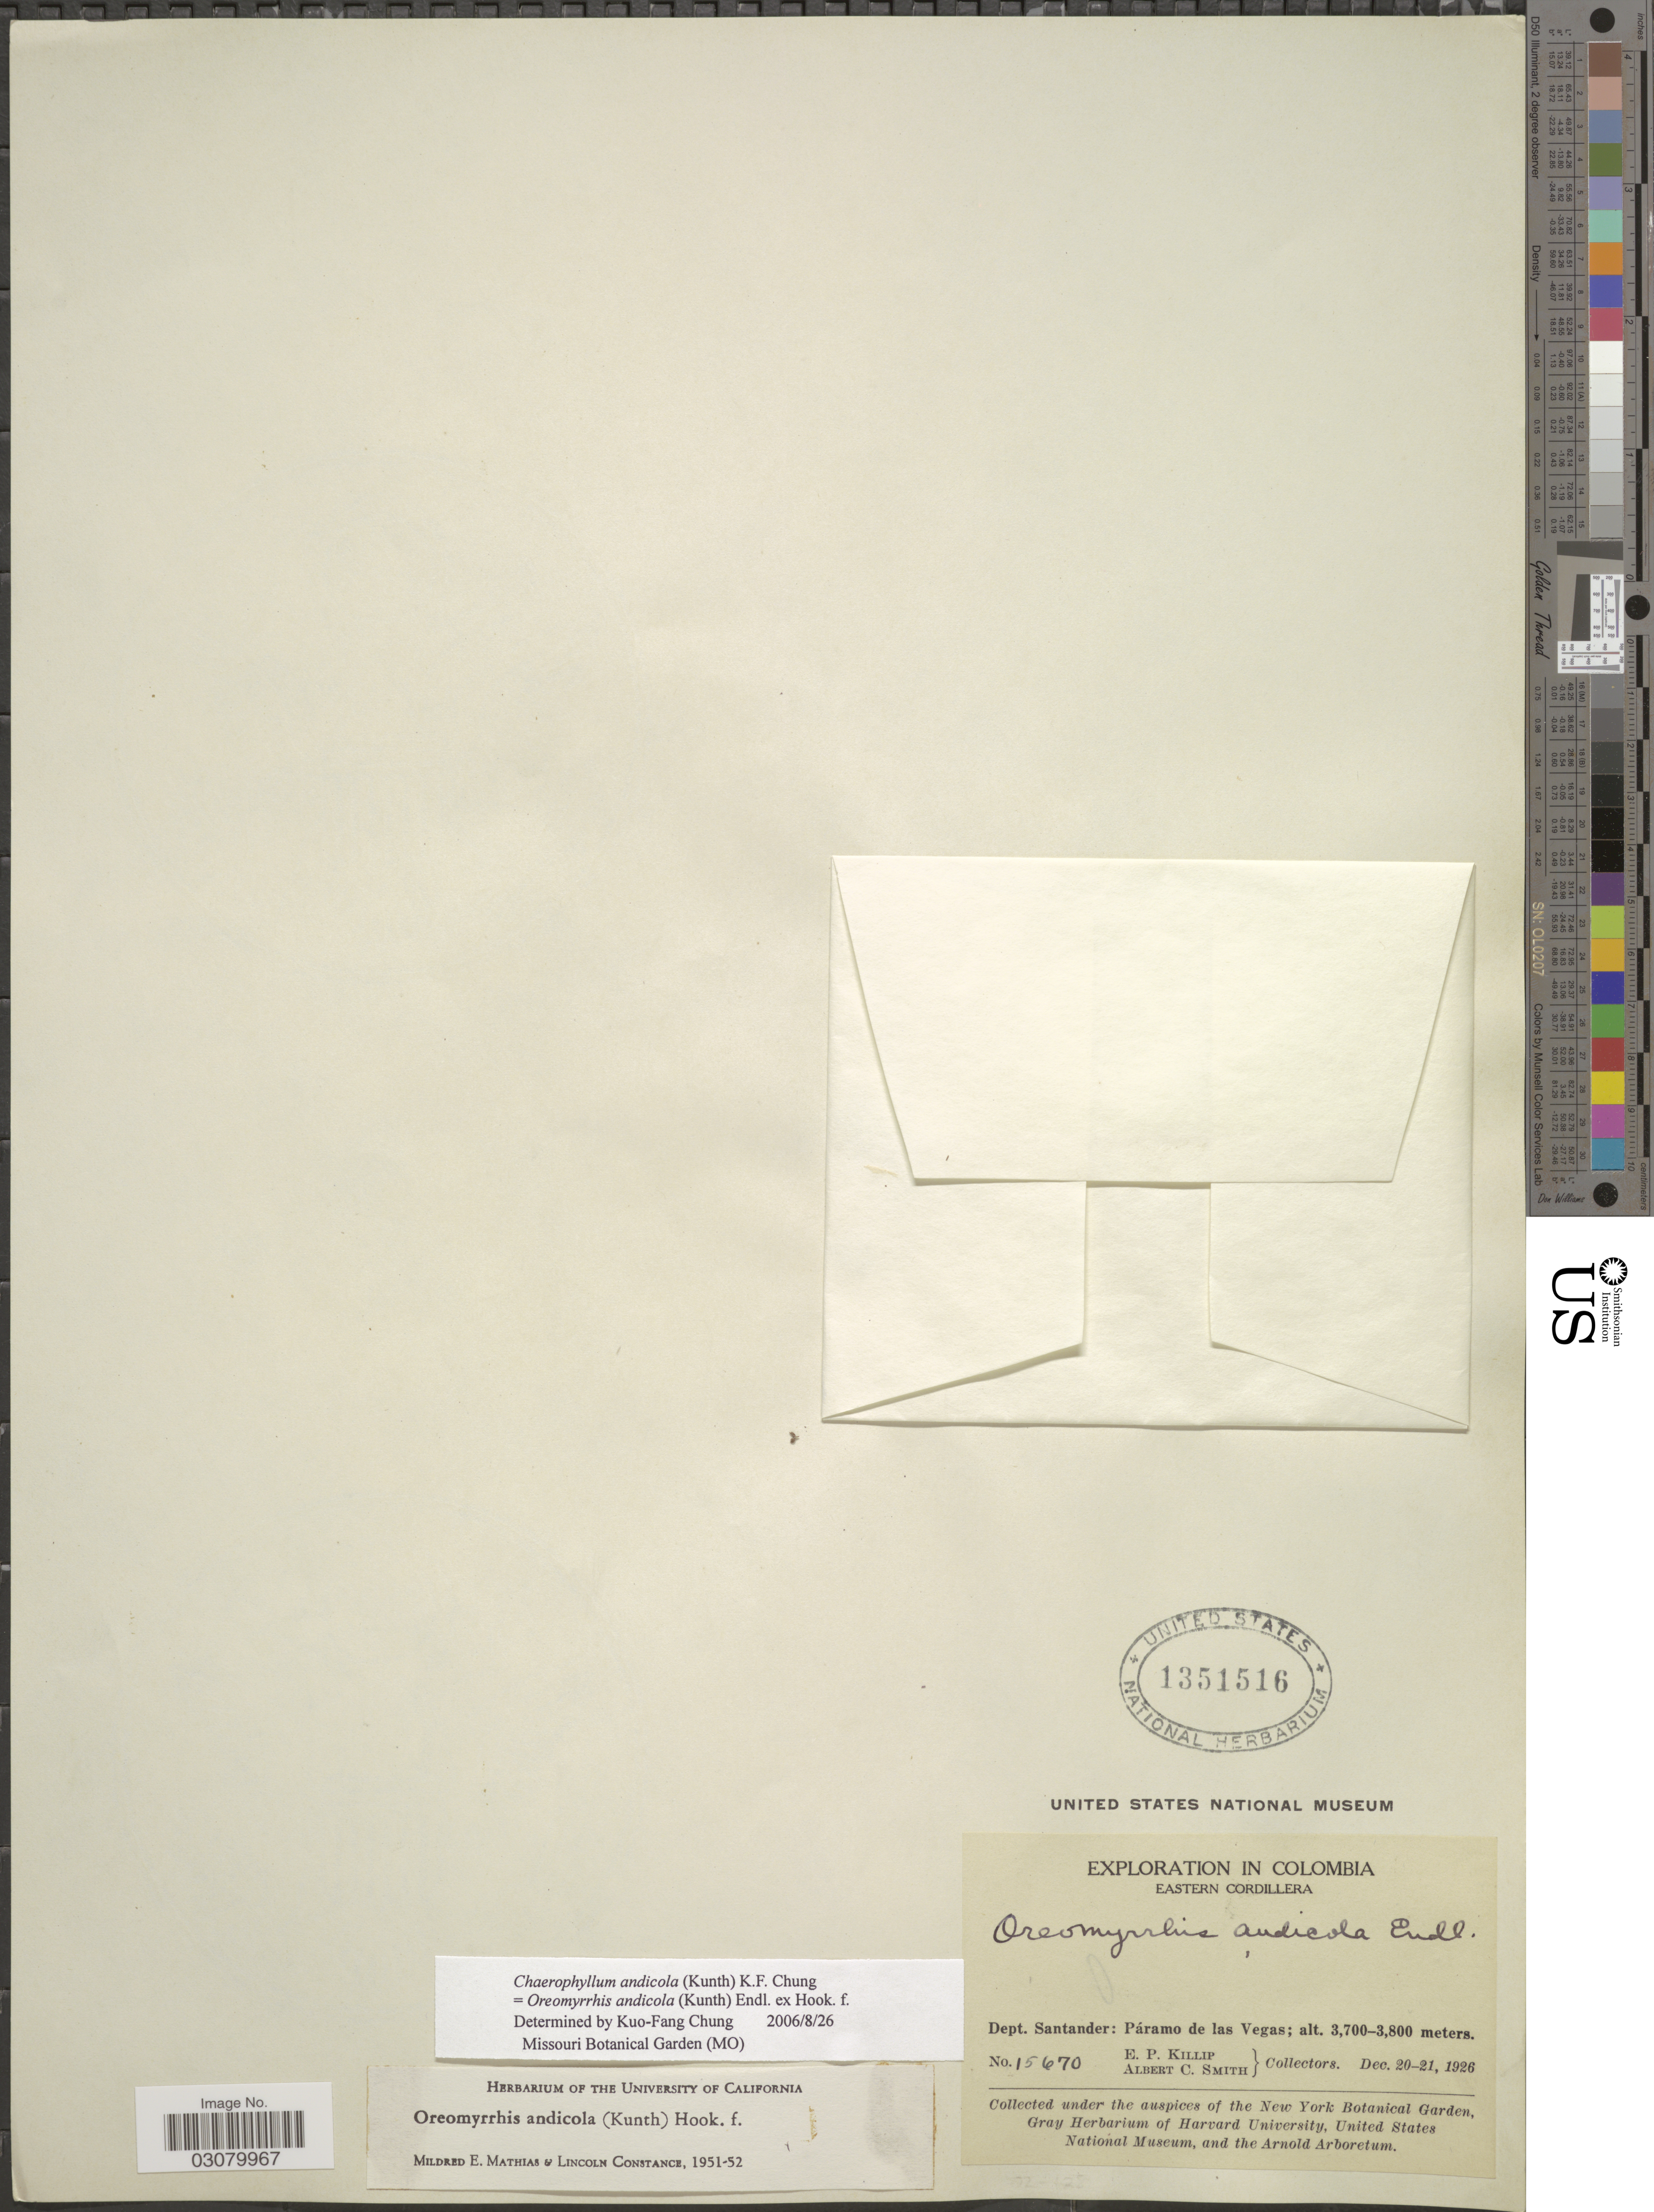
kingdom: Plantae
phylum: Tracheophyta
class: Magnoliopsida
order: Apiales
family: Apiaceae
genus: Oreomyrrhis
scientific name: Oreomyrrhis andicola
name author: (Kunth) Endl. ex Hook. f.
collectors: E. P. Killip & A. C. Smith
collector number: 15670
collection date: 1926-12-20/1926-12-21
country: Colombia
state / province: Santander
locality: Eastern Cordillera. Dept. Santander: Páramo de las Vegas.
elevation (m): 3700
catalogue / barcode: US 1351516